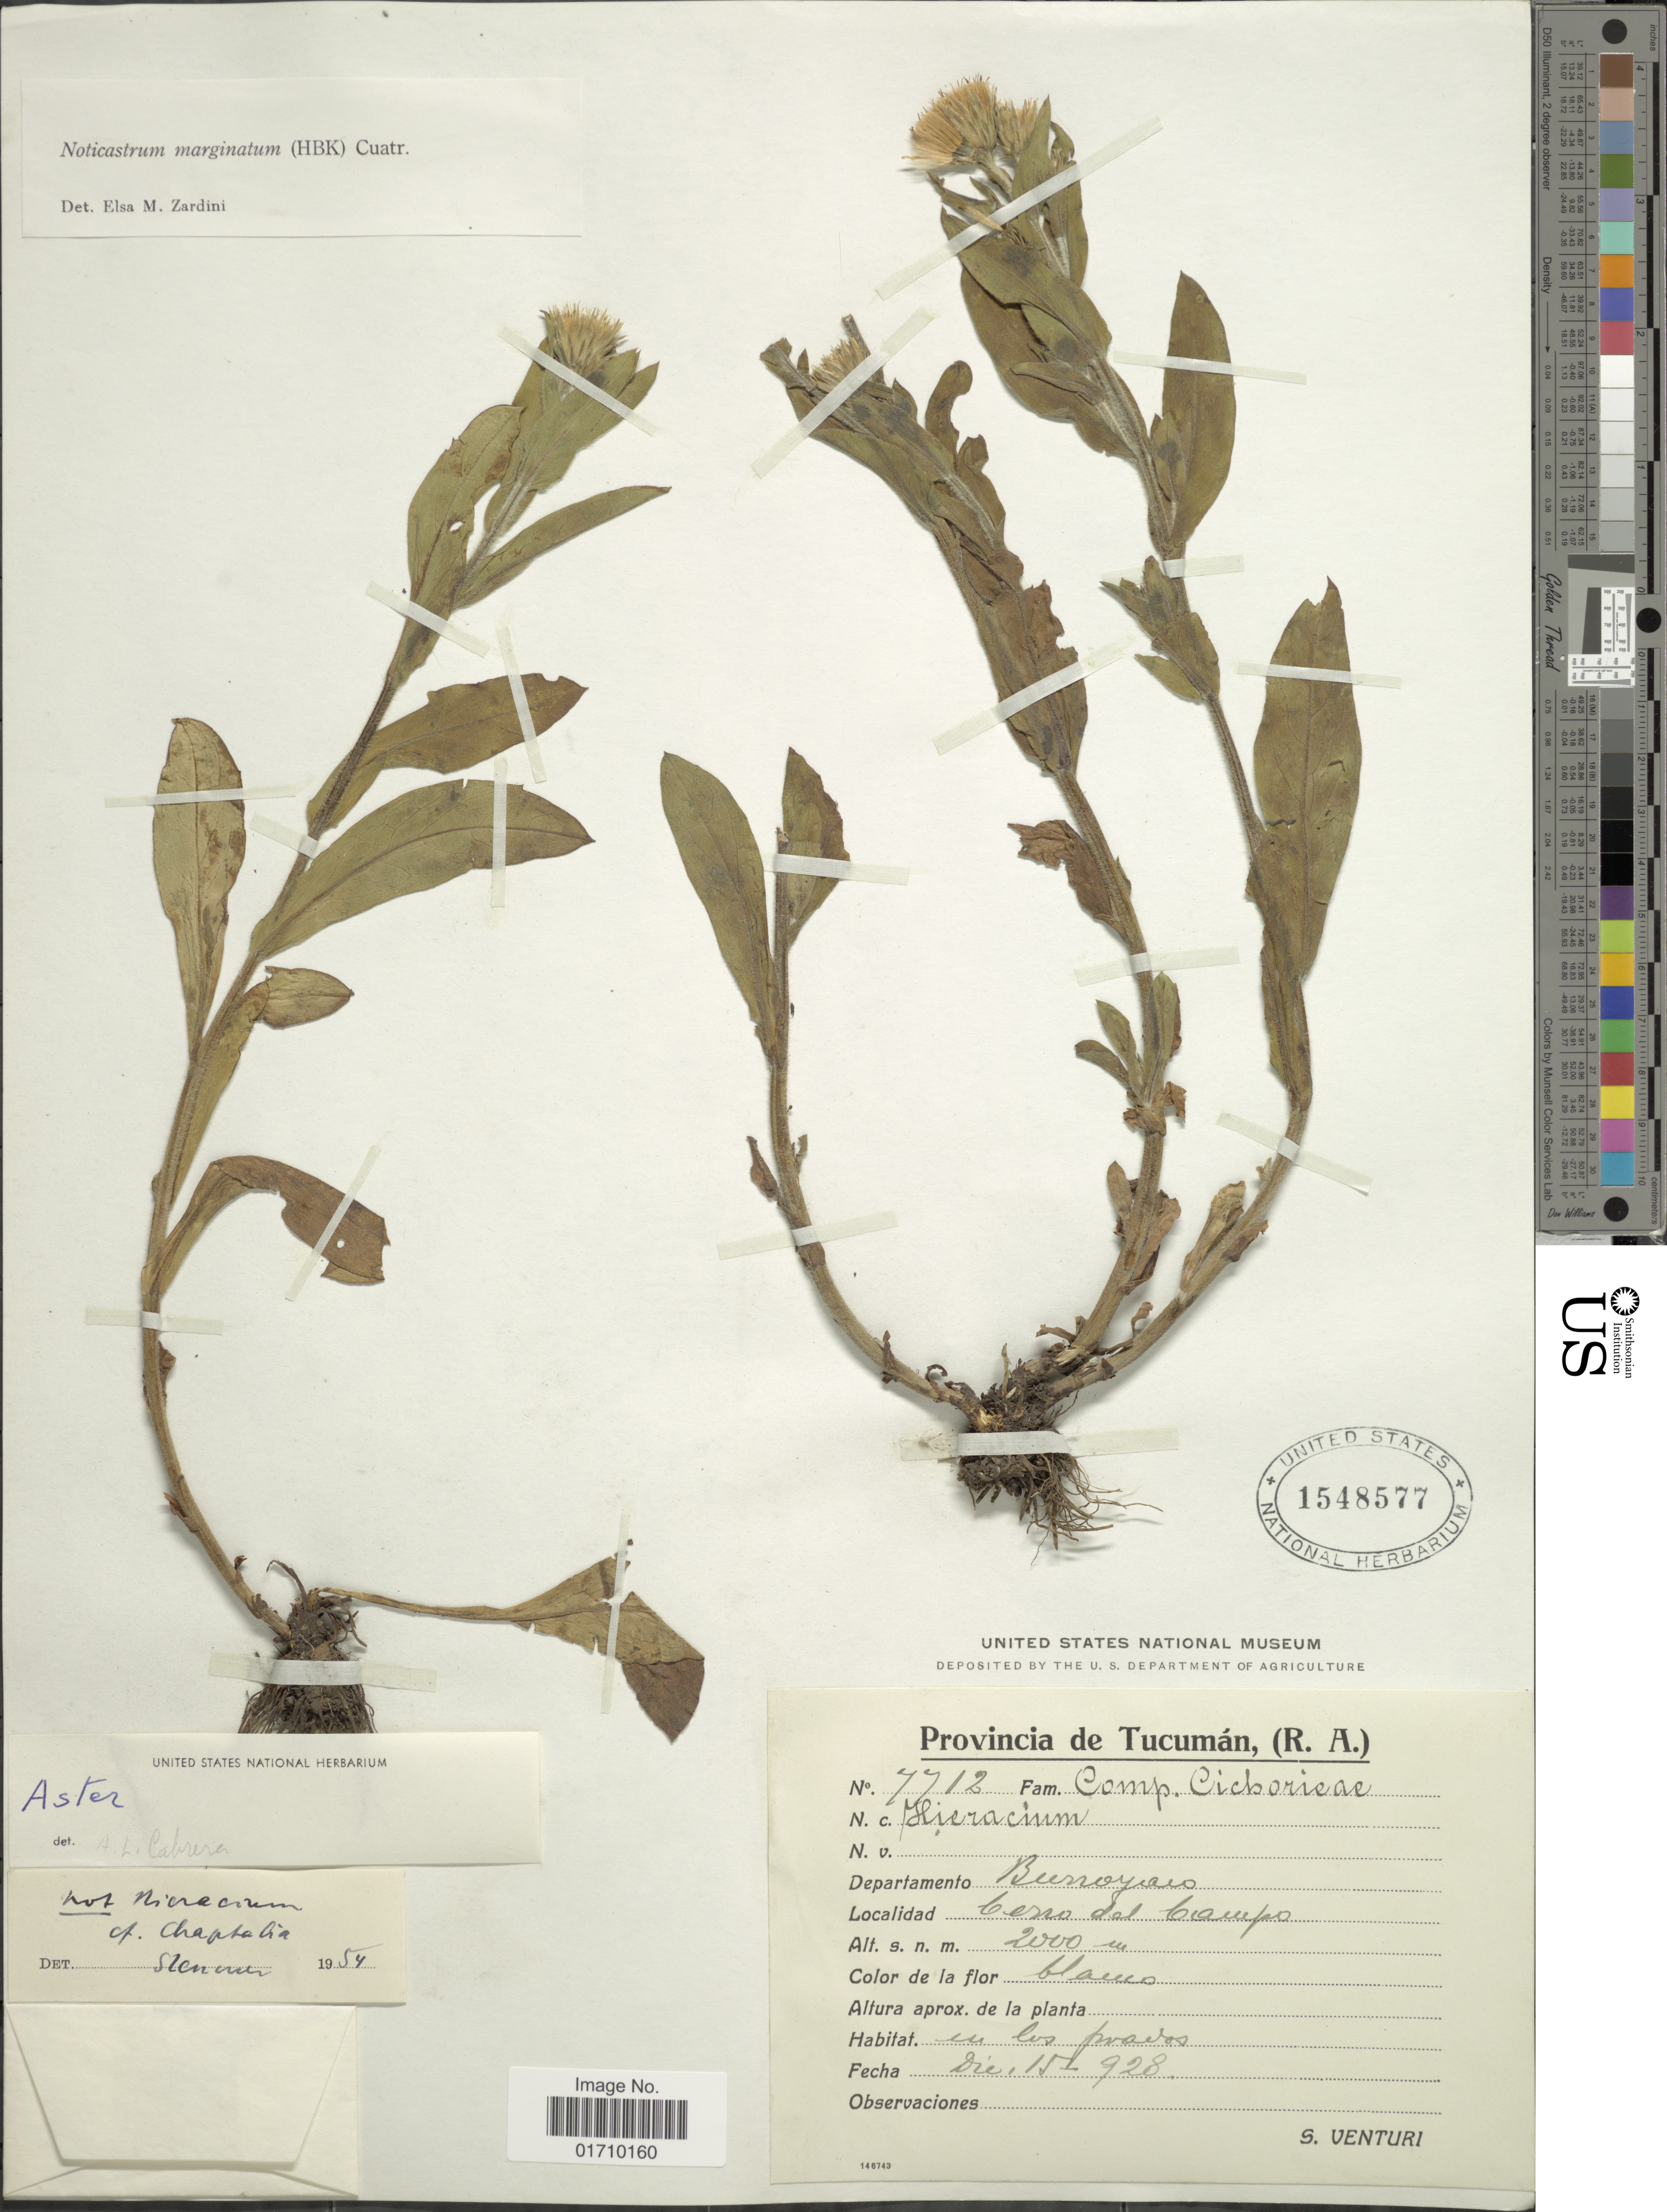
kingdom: Plantae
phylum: Tracheophyta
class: Magnoliopsida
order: Asterales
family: Asteraceae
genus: Noticastrum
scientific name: Noticastrum marginatum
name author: (Kunth) Cuatrec.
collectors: S. Venturi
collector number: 7712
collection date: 1928-12-15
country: Argentina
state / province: Tucuman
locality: (R.A.) Departamento Bunoyaco, Cerro del Campo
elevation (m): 2000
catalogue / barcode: US 1548577